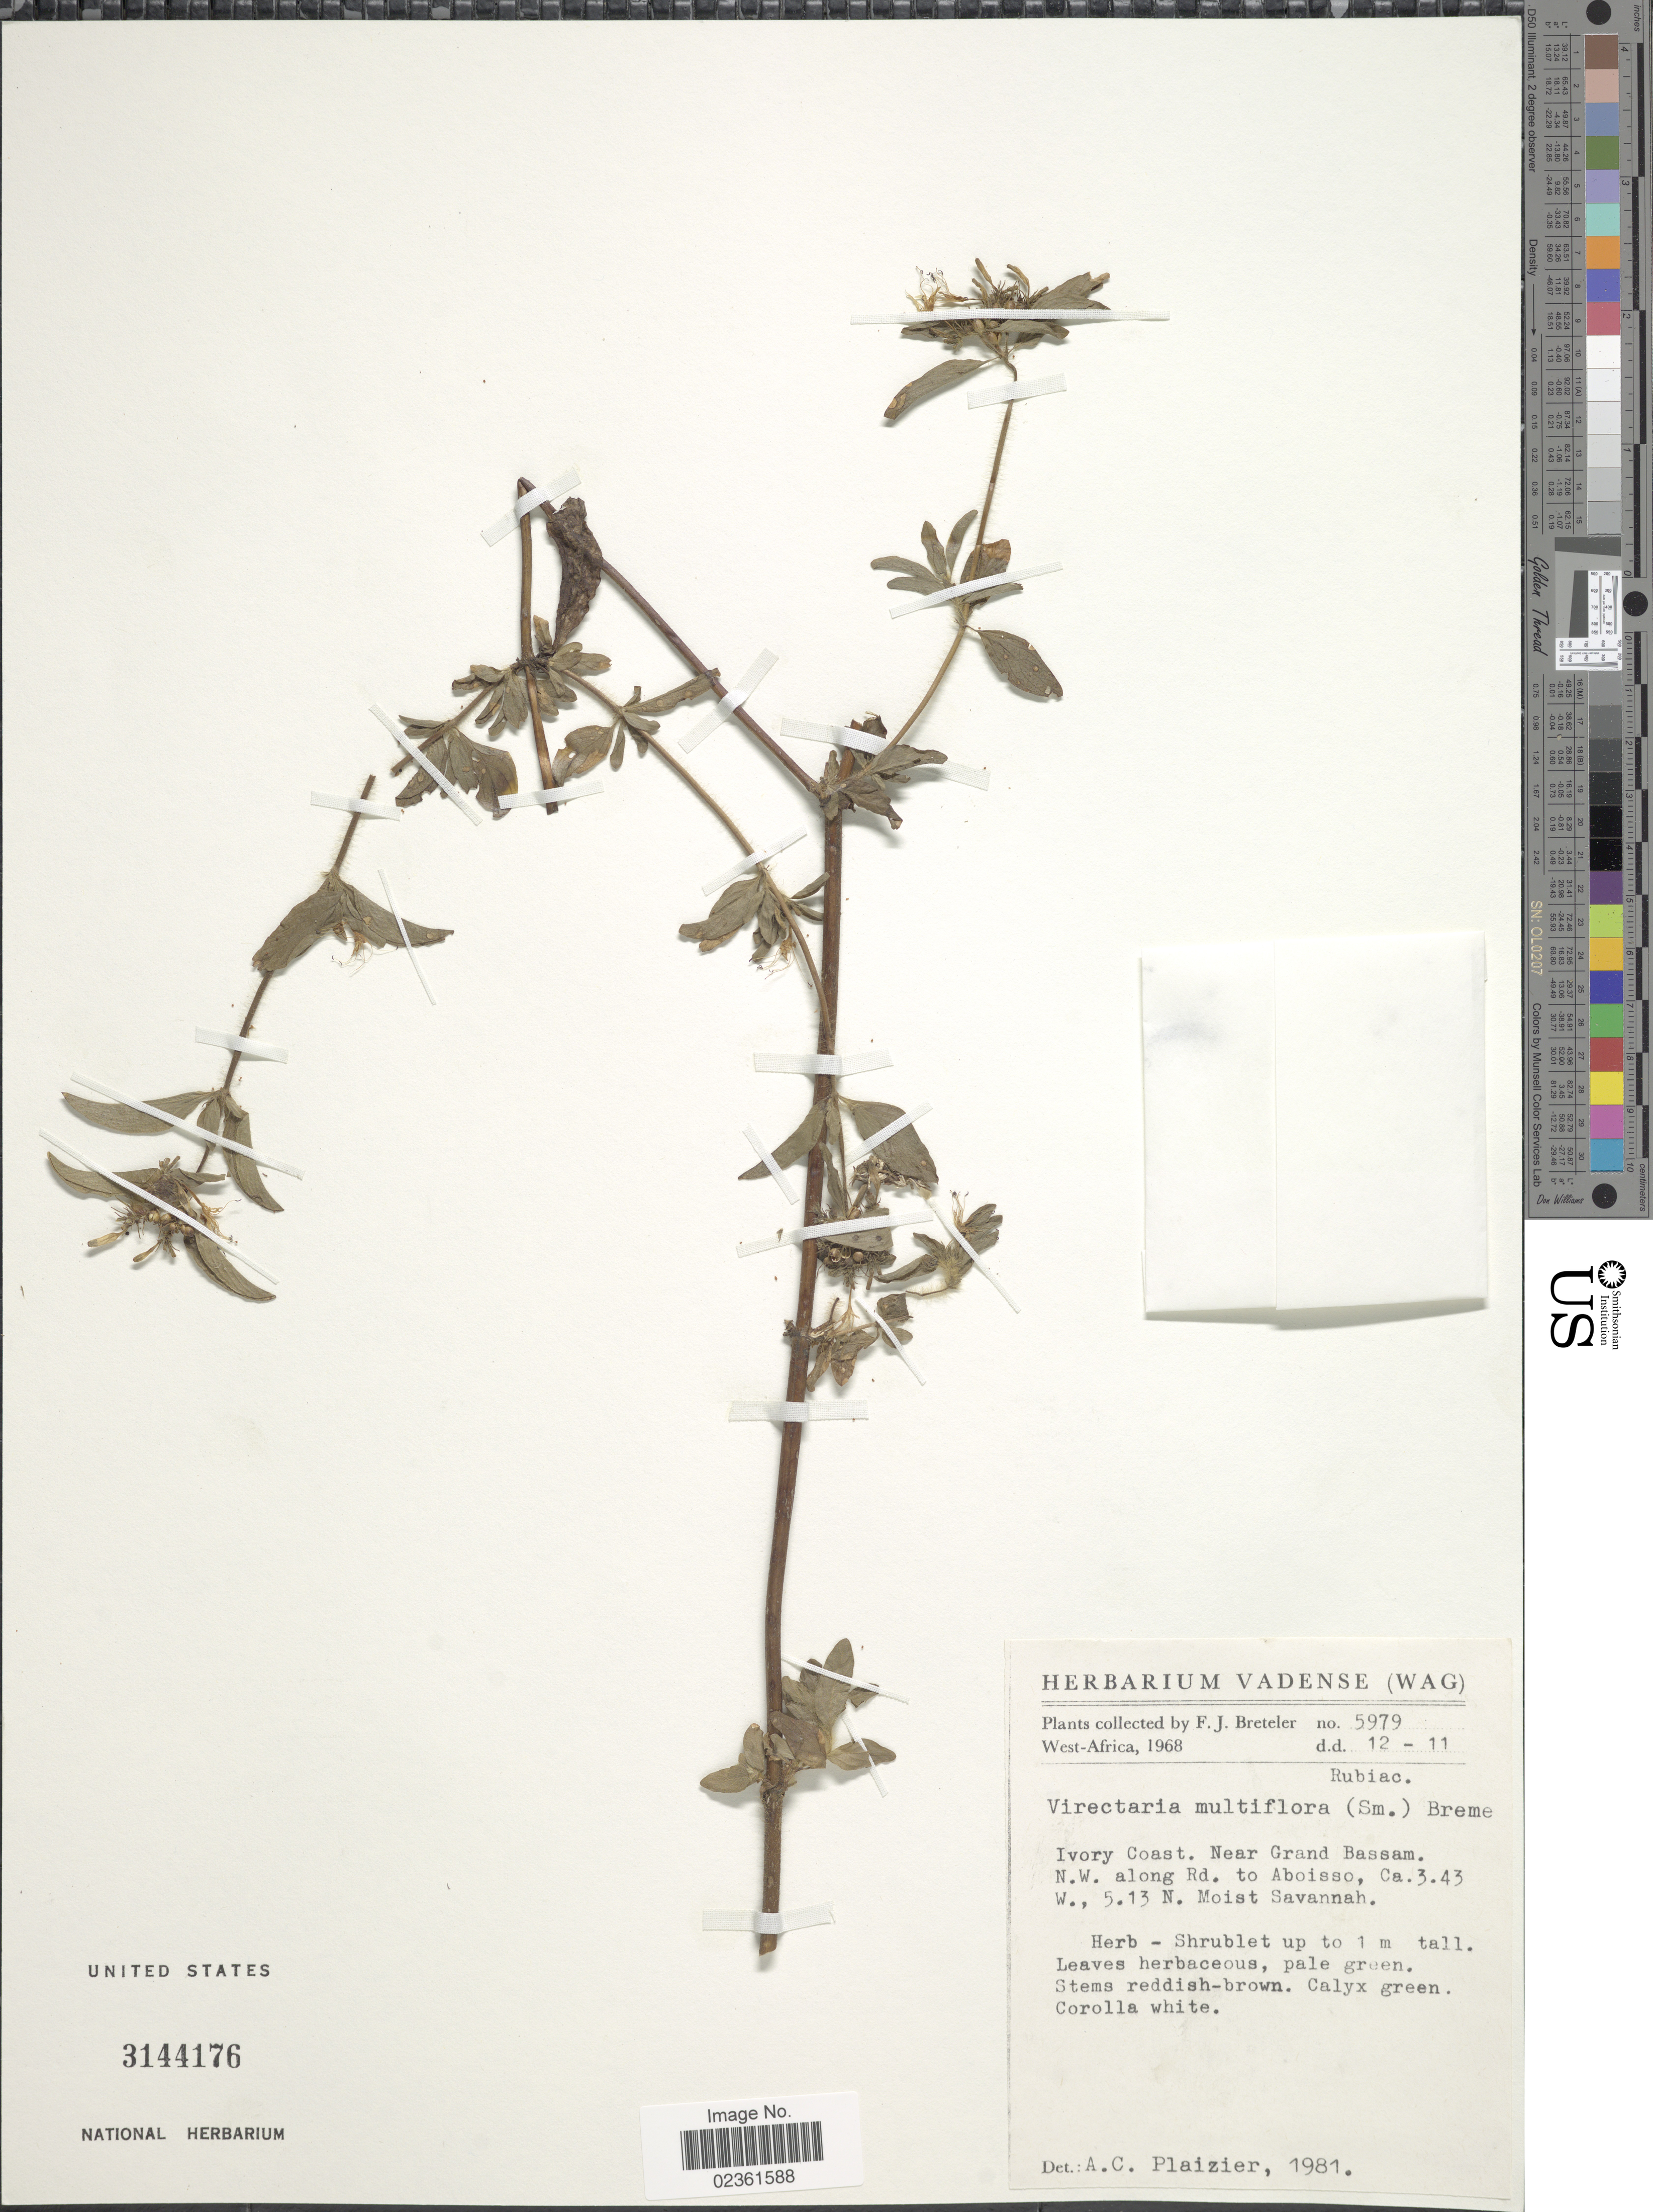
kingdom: Plantae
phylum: Tracheophyta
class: Magnoliopsida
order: Gentianales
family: Rubiaceae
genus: Virectaria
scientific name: Virectaria multiflora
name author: (Sm.) Bremek.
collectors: F. J. Breteler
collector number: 5979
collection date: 1968-11-12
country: Ivory Coast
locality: Near Grand Bassam, N.W. along Rd. to Aboisso.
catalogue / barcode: US 3144176